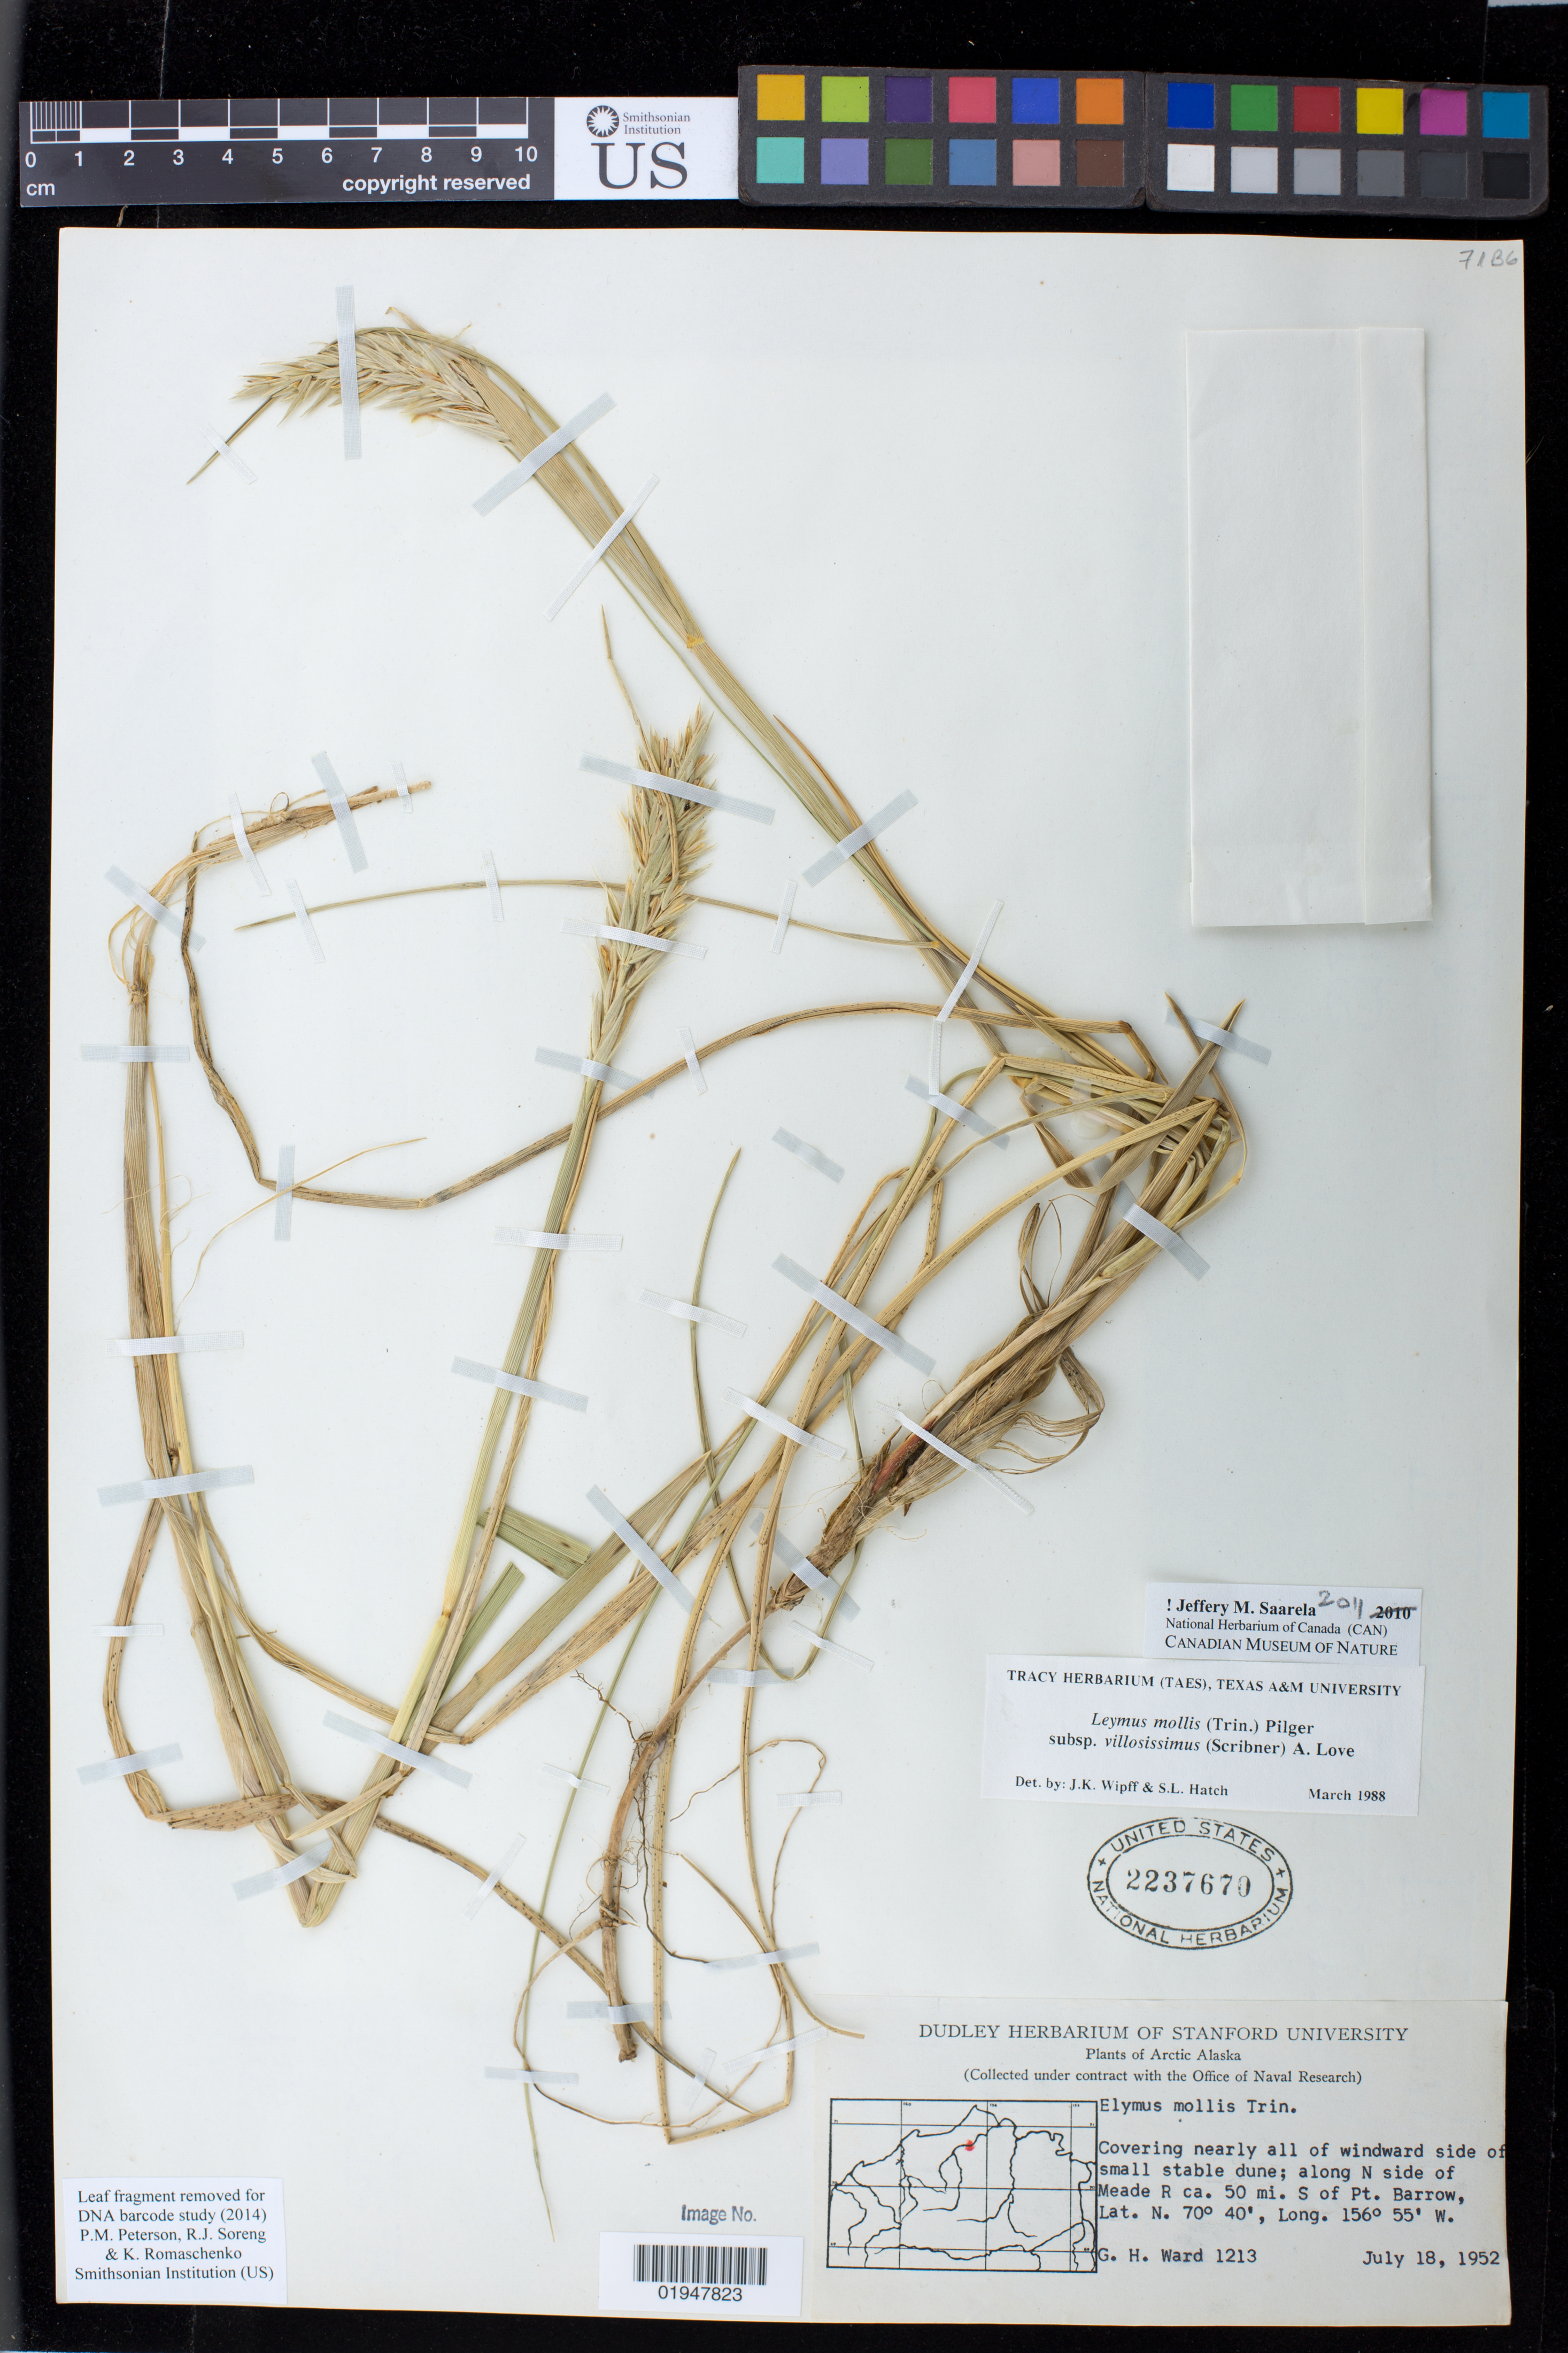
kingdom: Plantae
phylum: Tracheophyta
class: Liliopsida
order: Poales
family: Poaceae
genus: Leymus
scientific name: Leymus mollis subsp. mollis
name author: (Trin.) Pilg.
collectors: G. H. Ward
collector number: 1213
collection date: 1952-07-18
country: United States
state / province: Alaska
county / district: North Slope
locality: along N side of Meade R ca. 50 mi. S of Pt. Barrow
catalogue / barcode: US 2237670